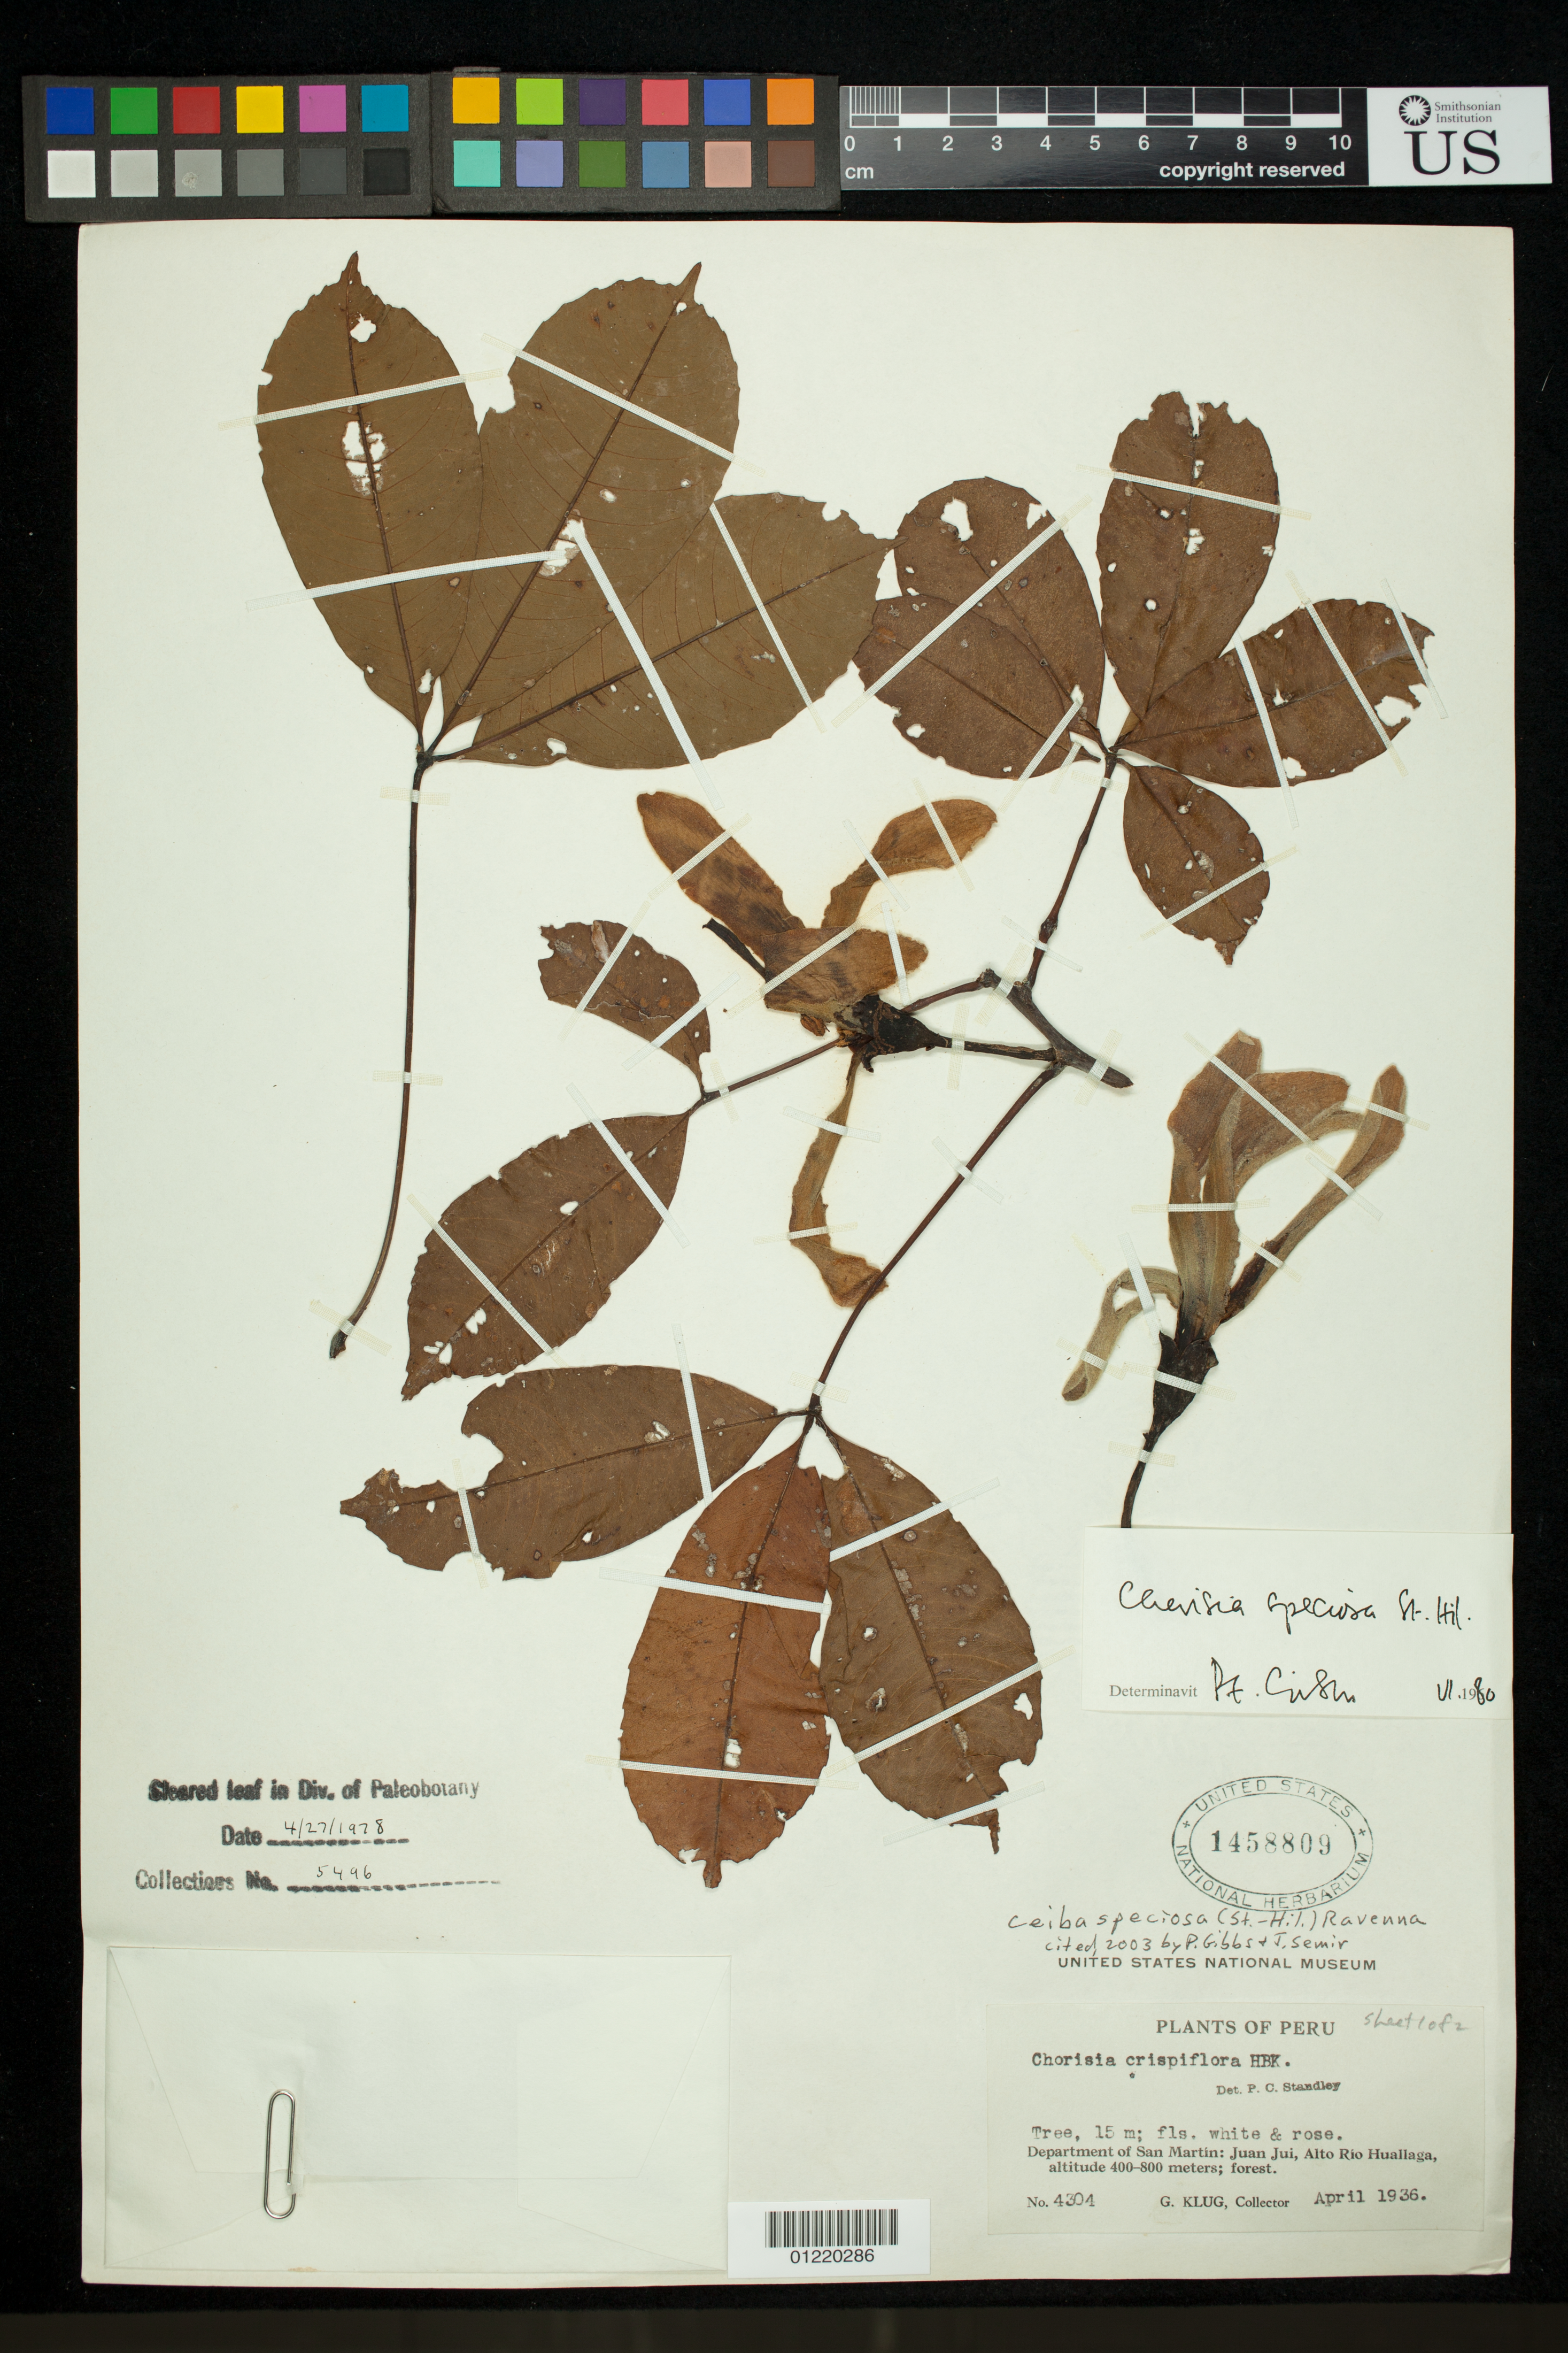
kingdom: Plantae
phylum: Tracheophyta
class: Magnoliopsida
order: Malvales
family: Malvaceae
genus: Ceiba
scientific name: Ceiba speciosa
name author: (A. St.-Hil.) Ravenna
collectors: G. Klug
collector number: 4304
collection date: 1936-04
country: Peru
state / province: San Martín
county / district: Mariscal Cáceres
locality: Department of San Martin: Juan Jui, Alto Rio Huallaga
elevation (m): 400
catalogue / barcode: US 1458809